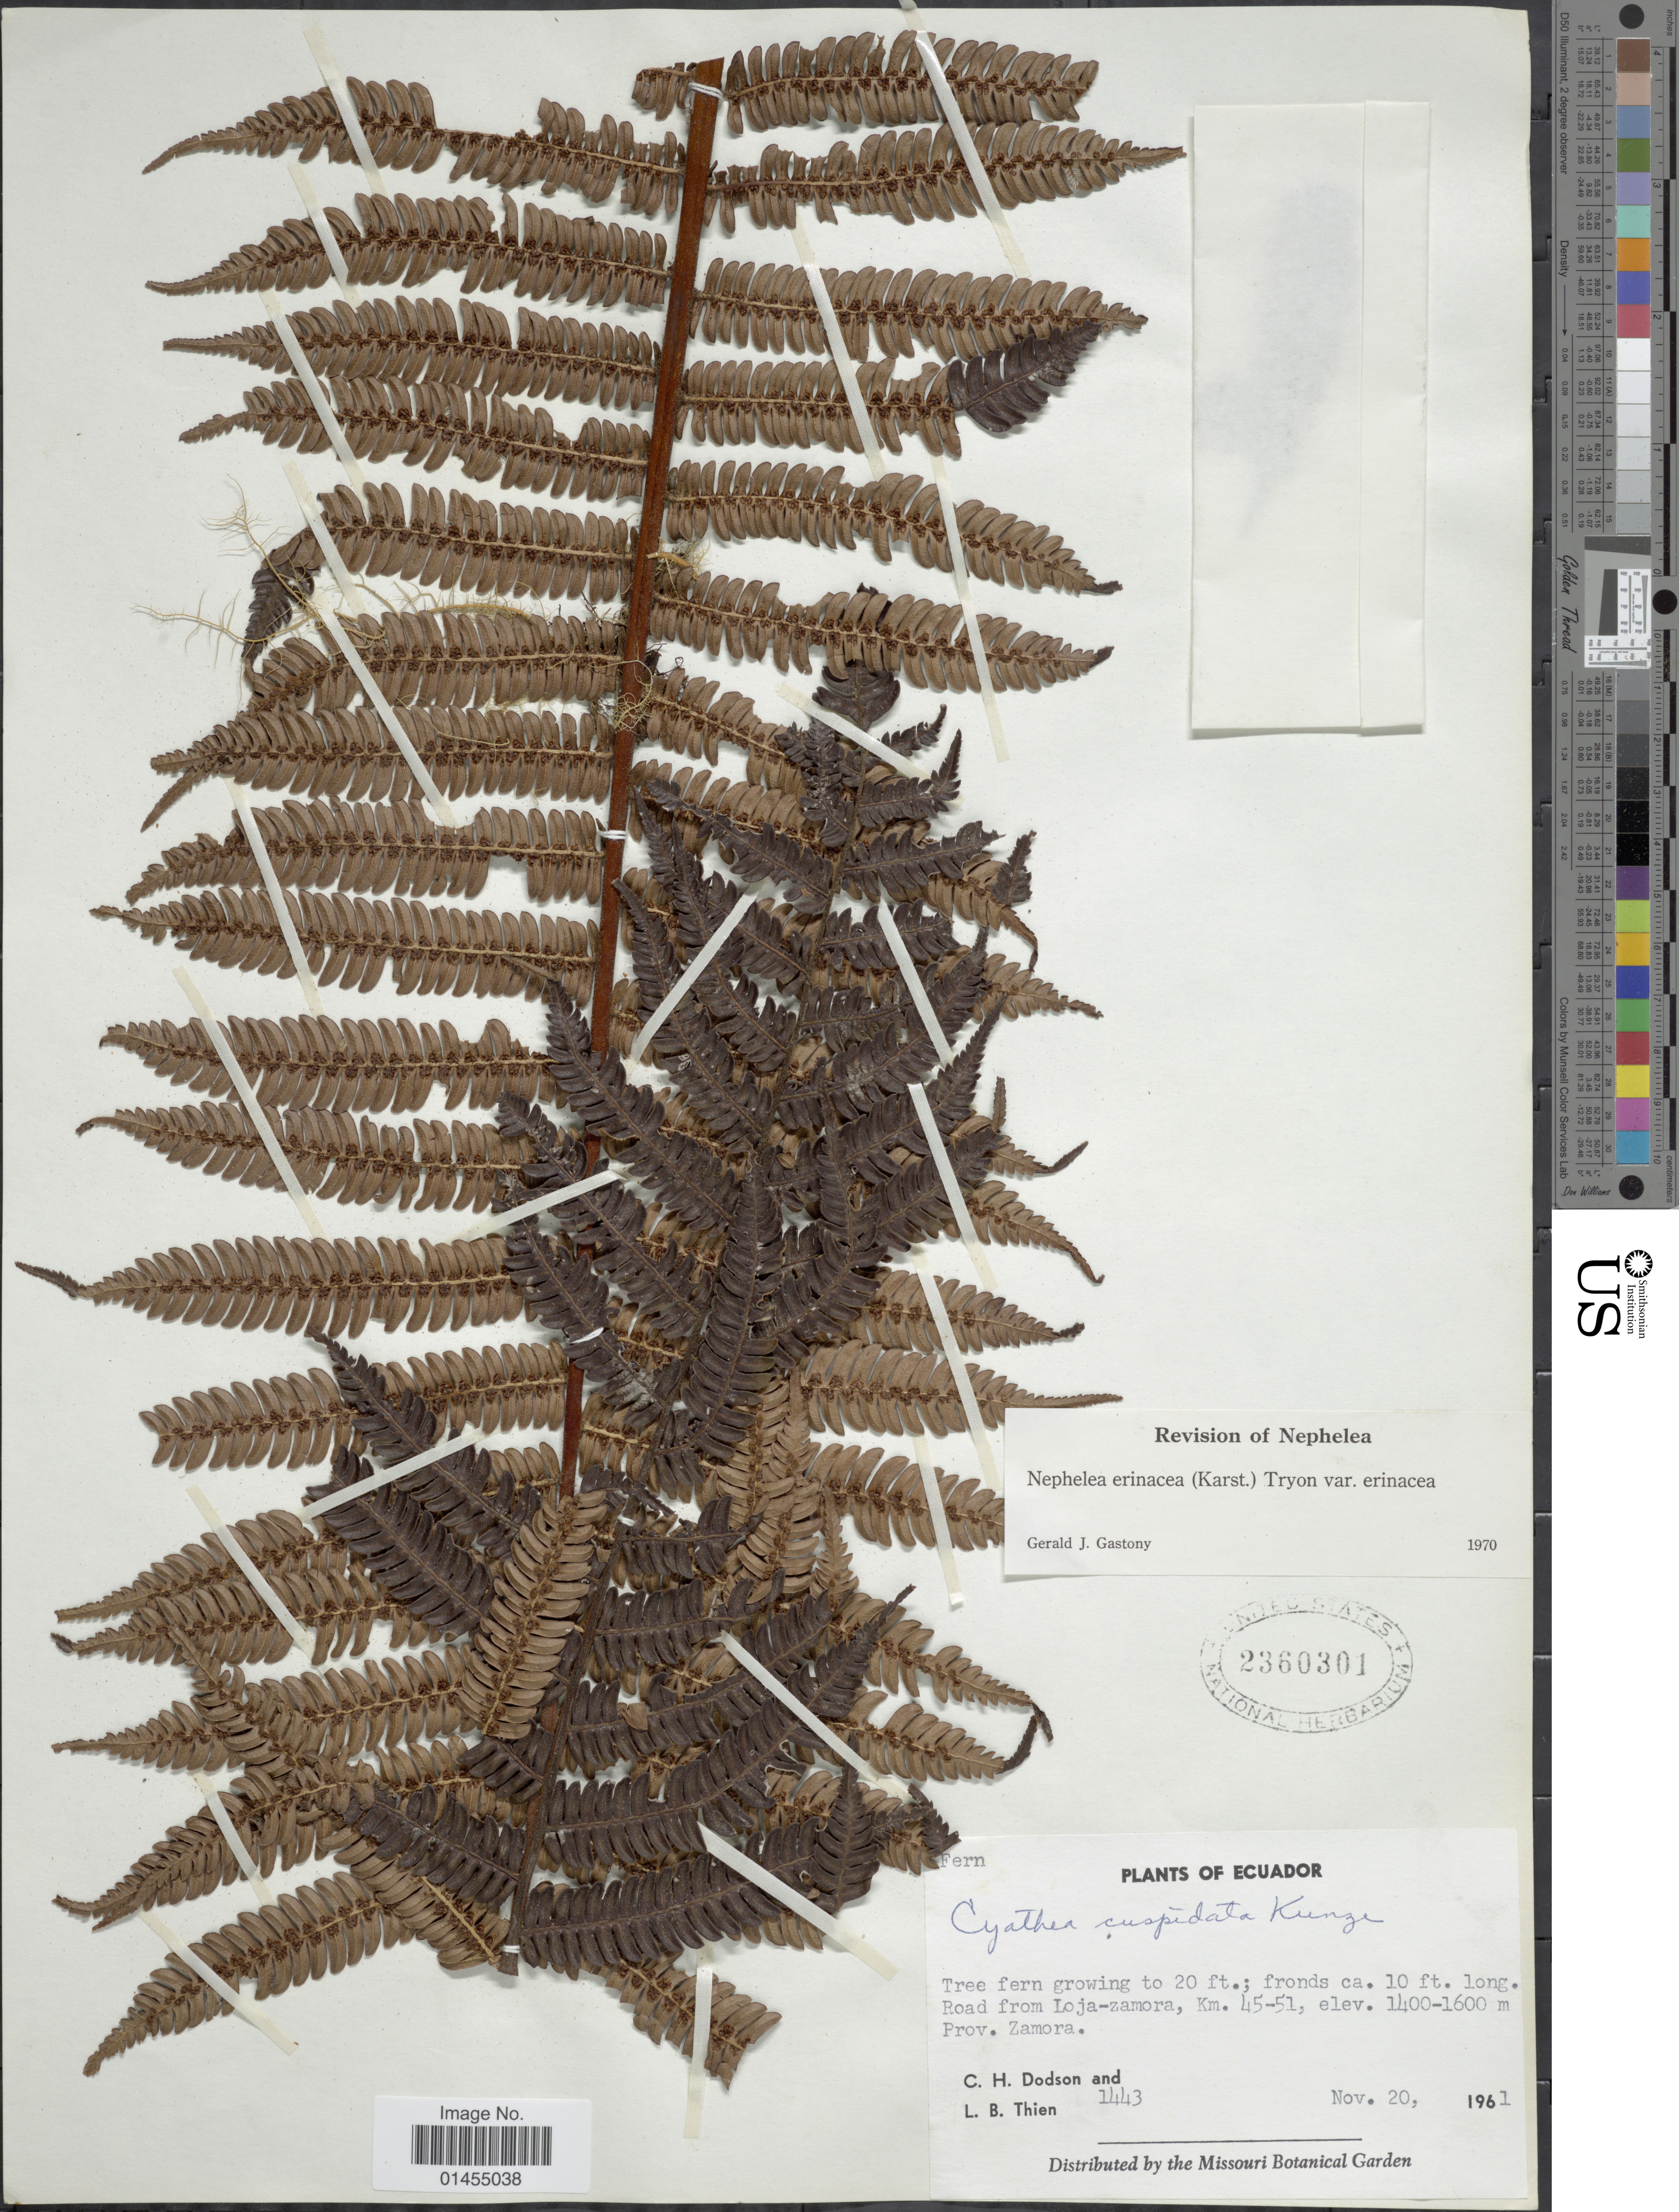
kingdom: Plantae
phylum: Tracheophyta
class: Polypodiopsida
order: Cyatheales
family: Cyatheaceae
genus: Alsophila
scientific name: Alsophila erinacea var. erinacea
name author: (H. Karst.) D.S. Conant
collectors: C. H. Dodson & L. Thien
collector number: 1443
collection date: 1961-11-20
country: Ecuador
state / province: Zamora-Chinchipe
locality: Road from Loja-zamora, Km. 45-51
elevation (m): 1400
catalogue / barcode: US 2360301